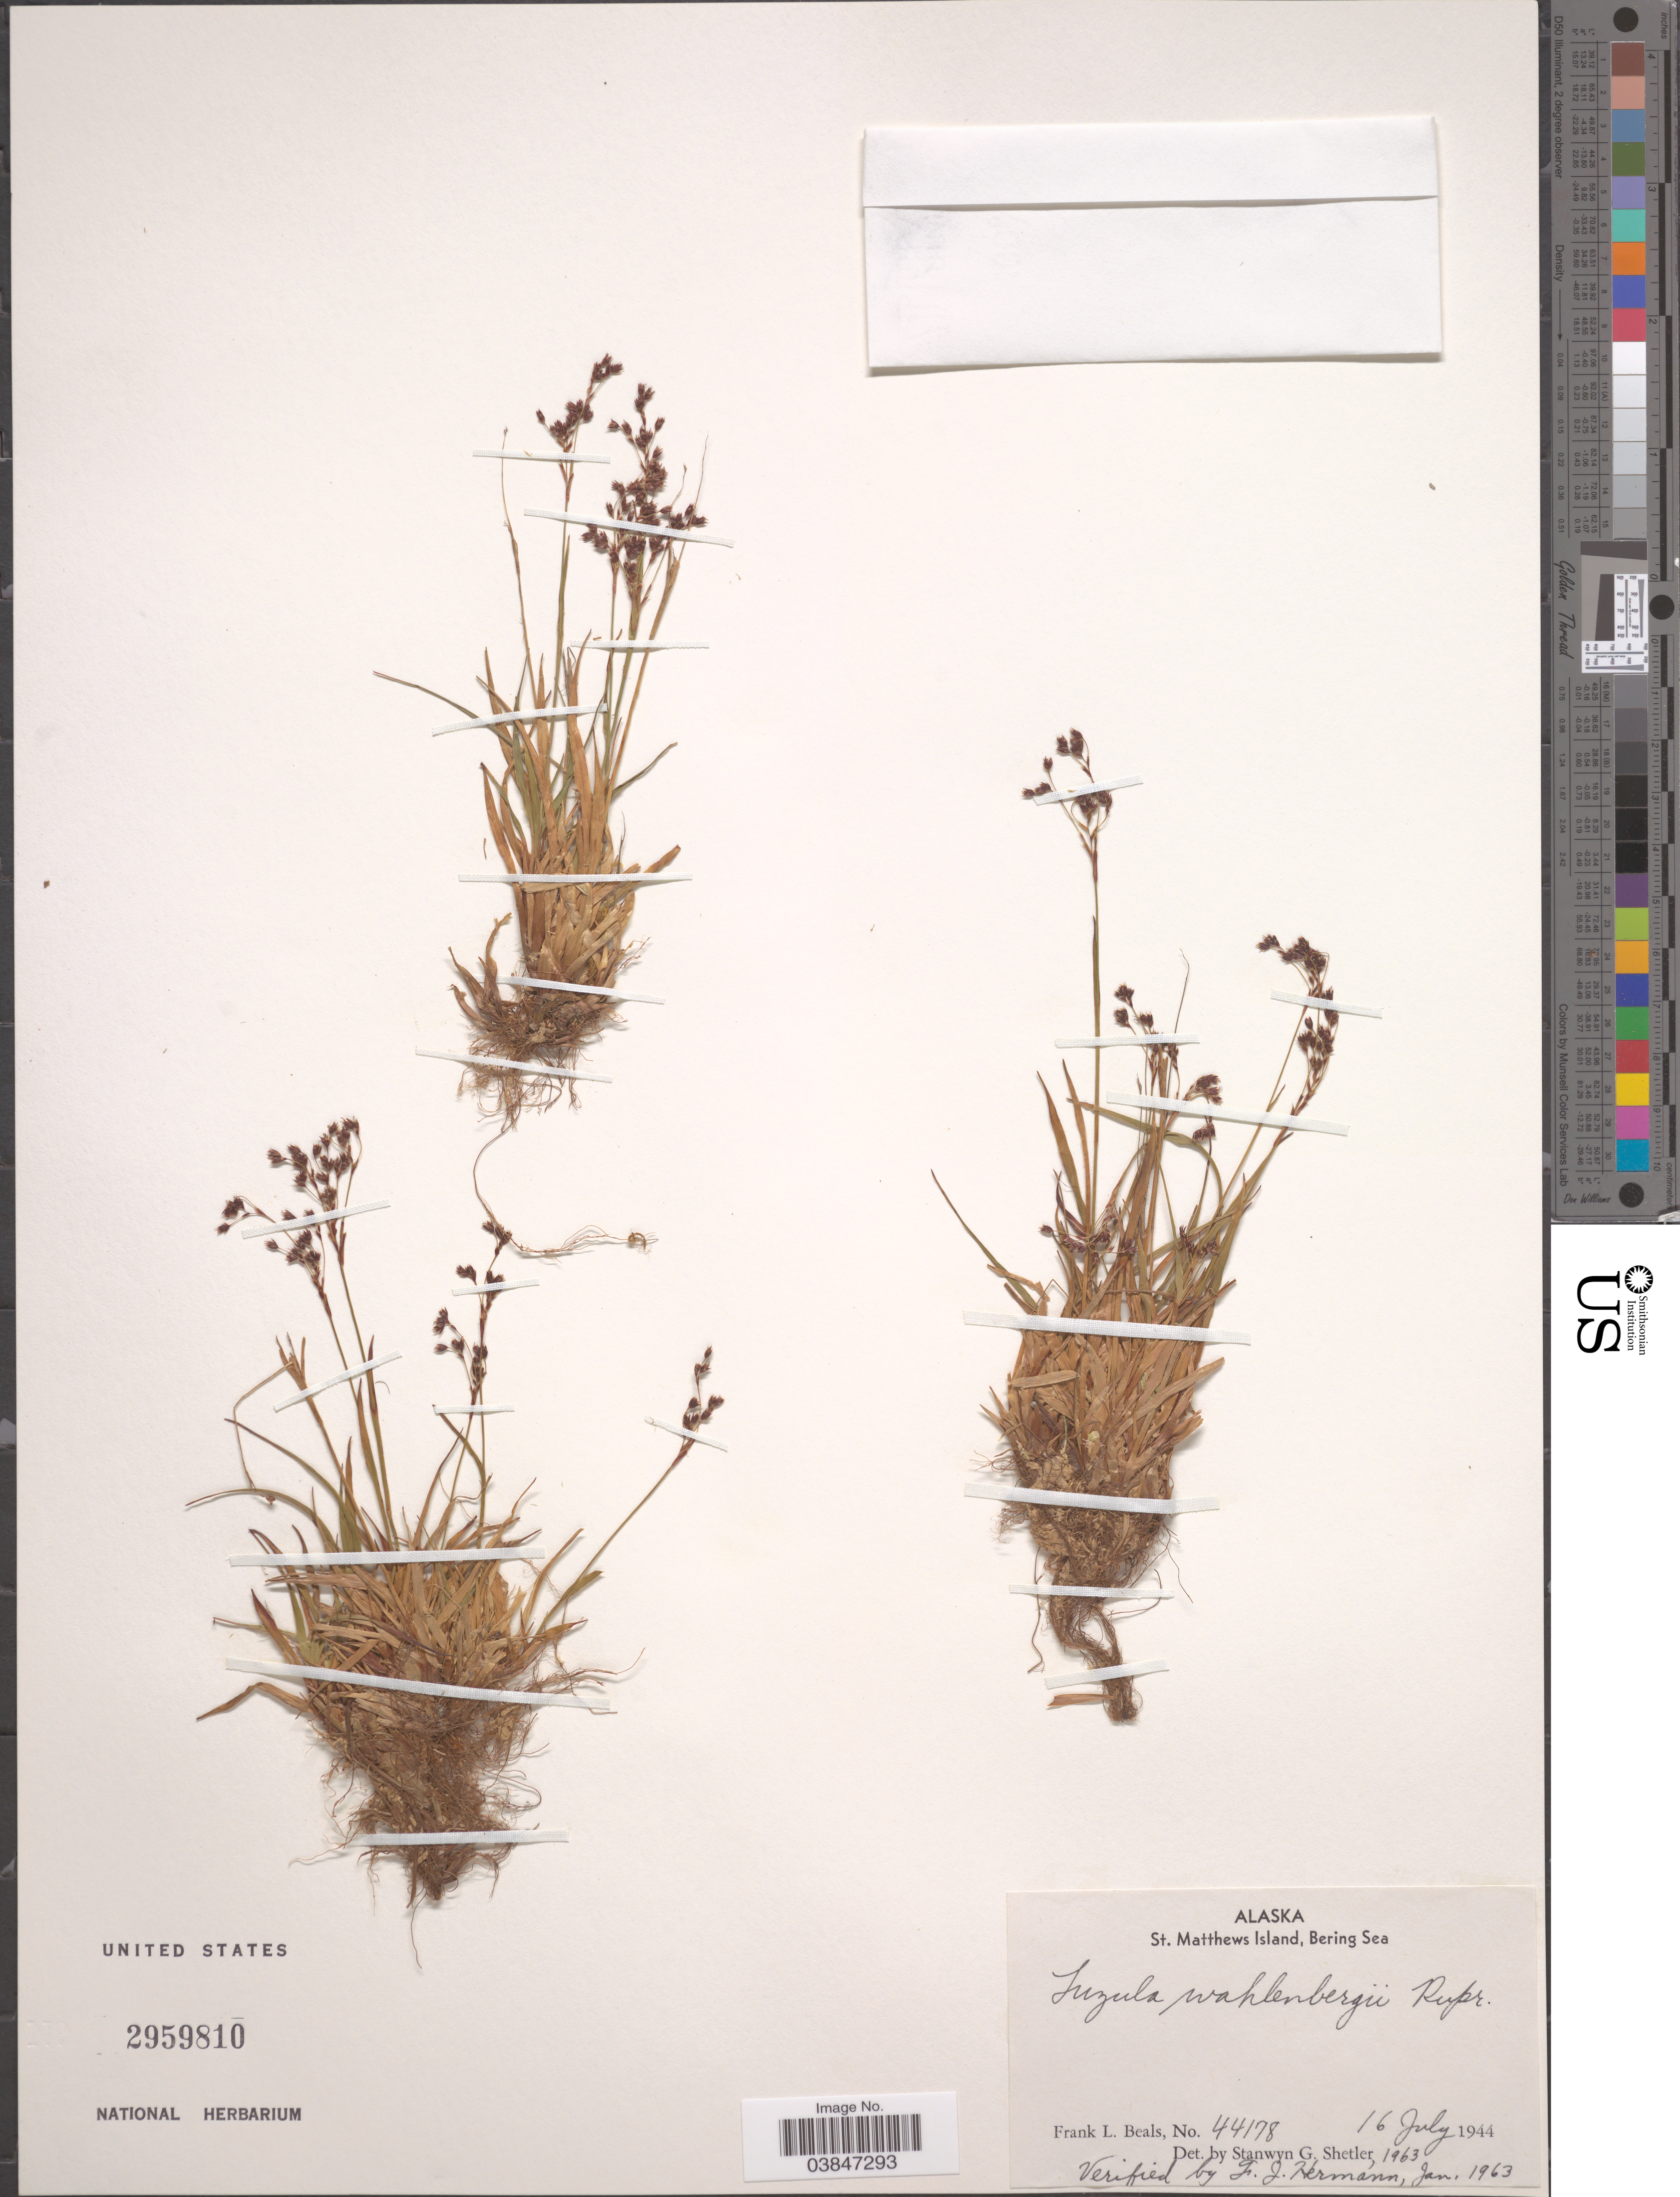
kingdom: Plantae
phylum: Tracheophyta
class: Liliopsida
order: Poales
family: Juncaceae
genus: Luzula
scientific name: Luzula wahlenbergii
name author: Rupr.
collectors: F. Beals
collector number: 44178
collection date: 1944-07-16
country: United States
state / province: Alaska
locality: St. Matthews Island, Bering Sea.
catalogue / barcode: US 2959810